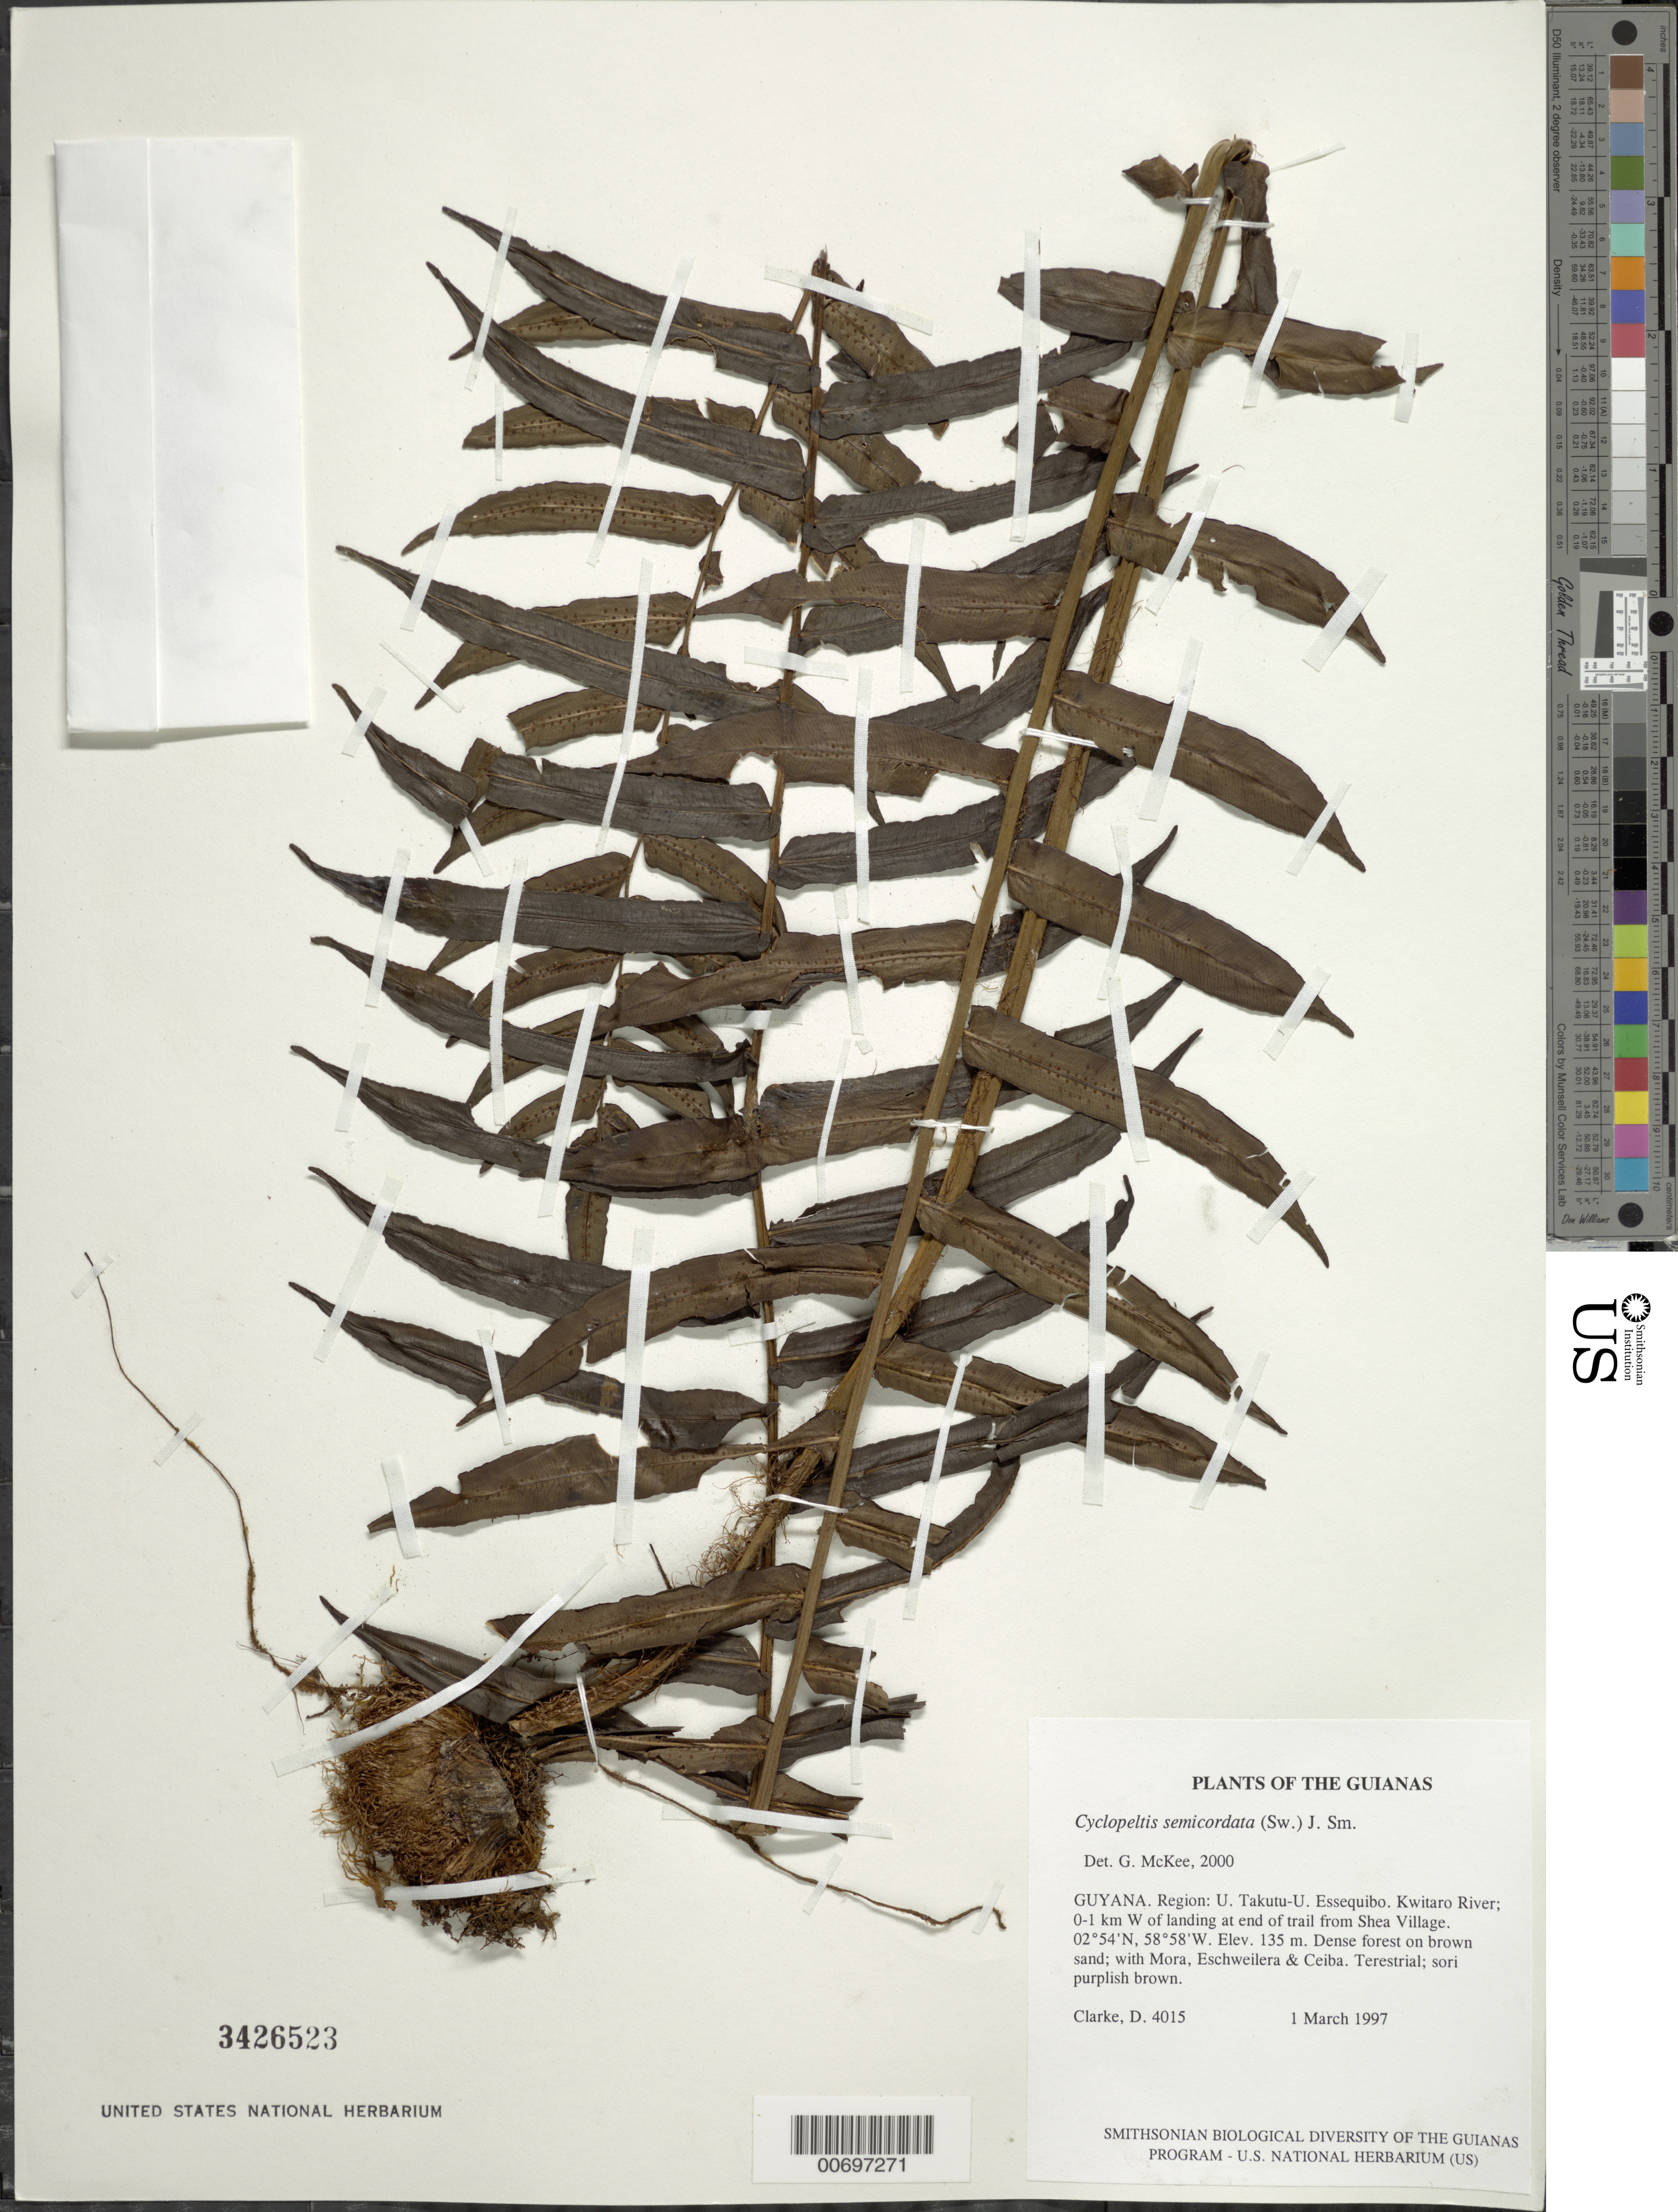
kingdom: Plantae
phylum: Tracheophyta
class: Polypodiopsida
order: Polypodiales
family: Lomariopsidaceae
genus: Cyclopeltis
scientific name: Cyclopeltis semicordata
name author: (Sw.) J. Sm.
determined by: McKee, G. S., (US), NMNH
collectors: H. D. Clarke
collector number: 4015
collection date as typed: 1 March 1997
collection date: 1997-03-01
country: Guyana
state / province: U. Takutu-U. Essequibo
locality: Kwitaro River; 0-1 km W of landing at end of trail from Shea Village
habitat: Dense forest on brown sand; with Mora, Eschweilera & Ceiba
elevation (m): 135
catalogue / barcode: US 3426523